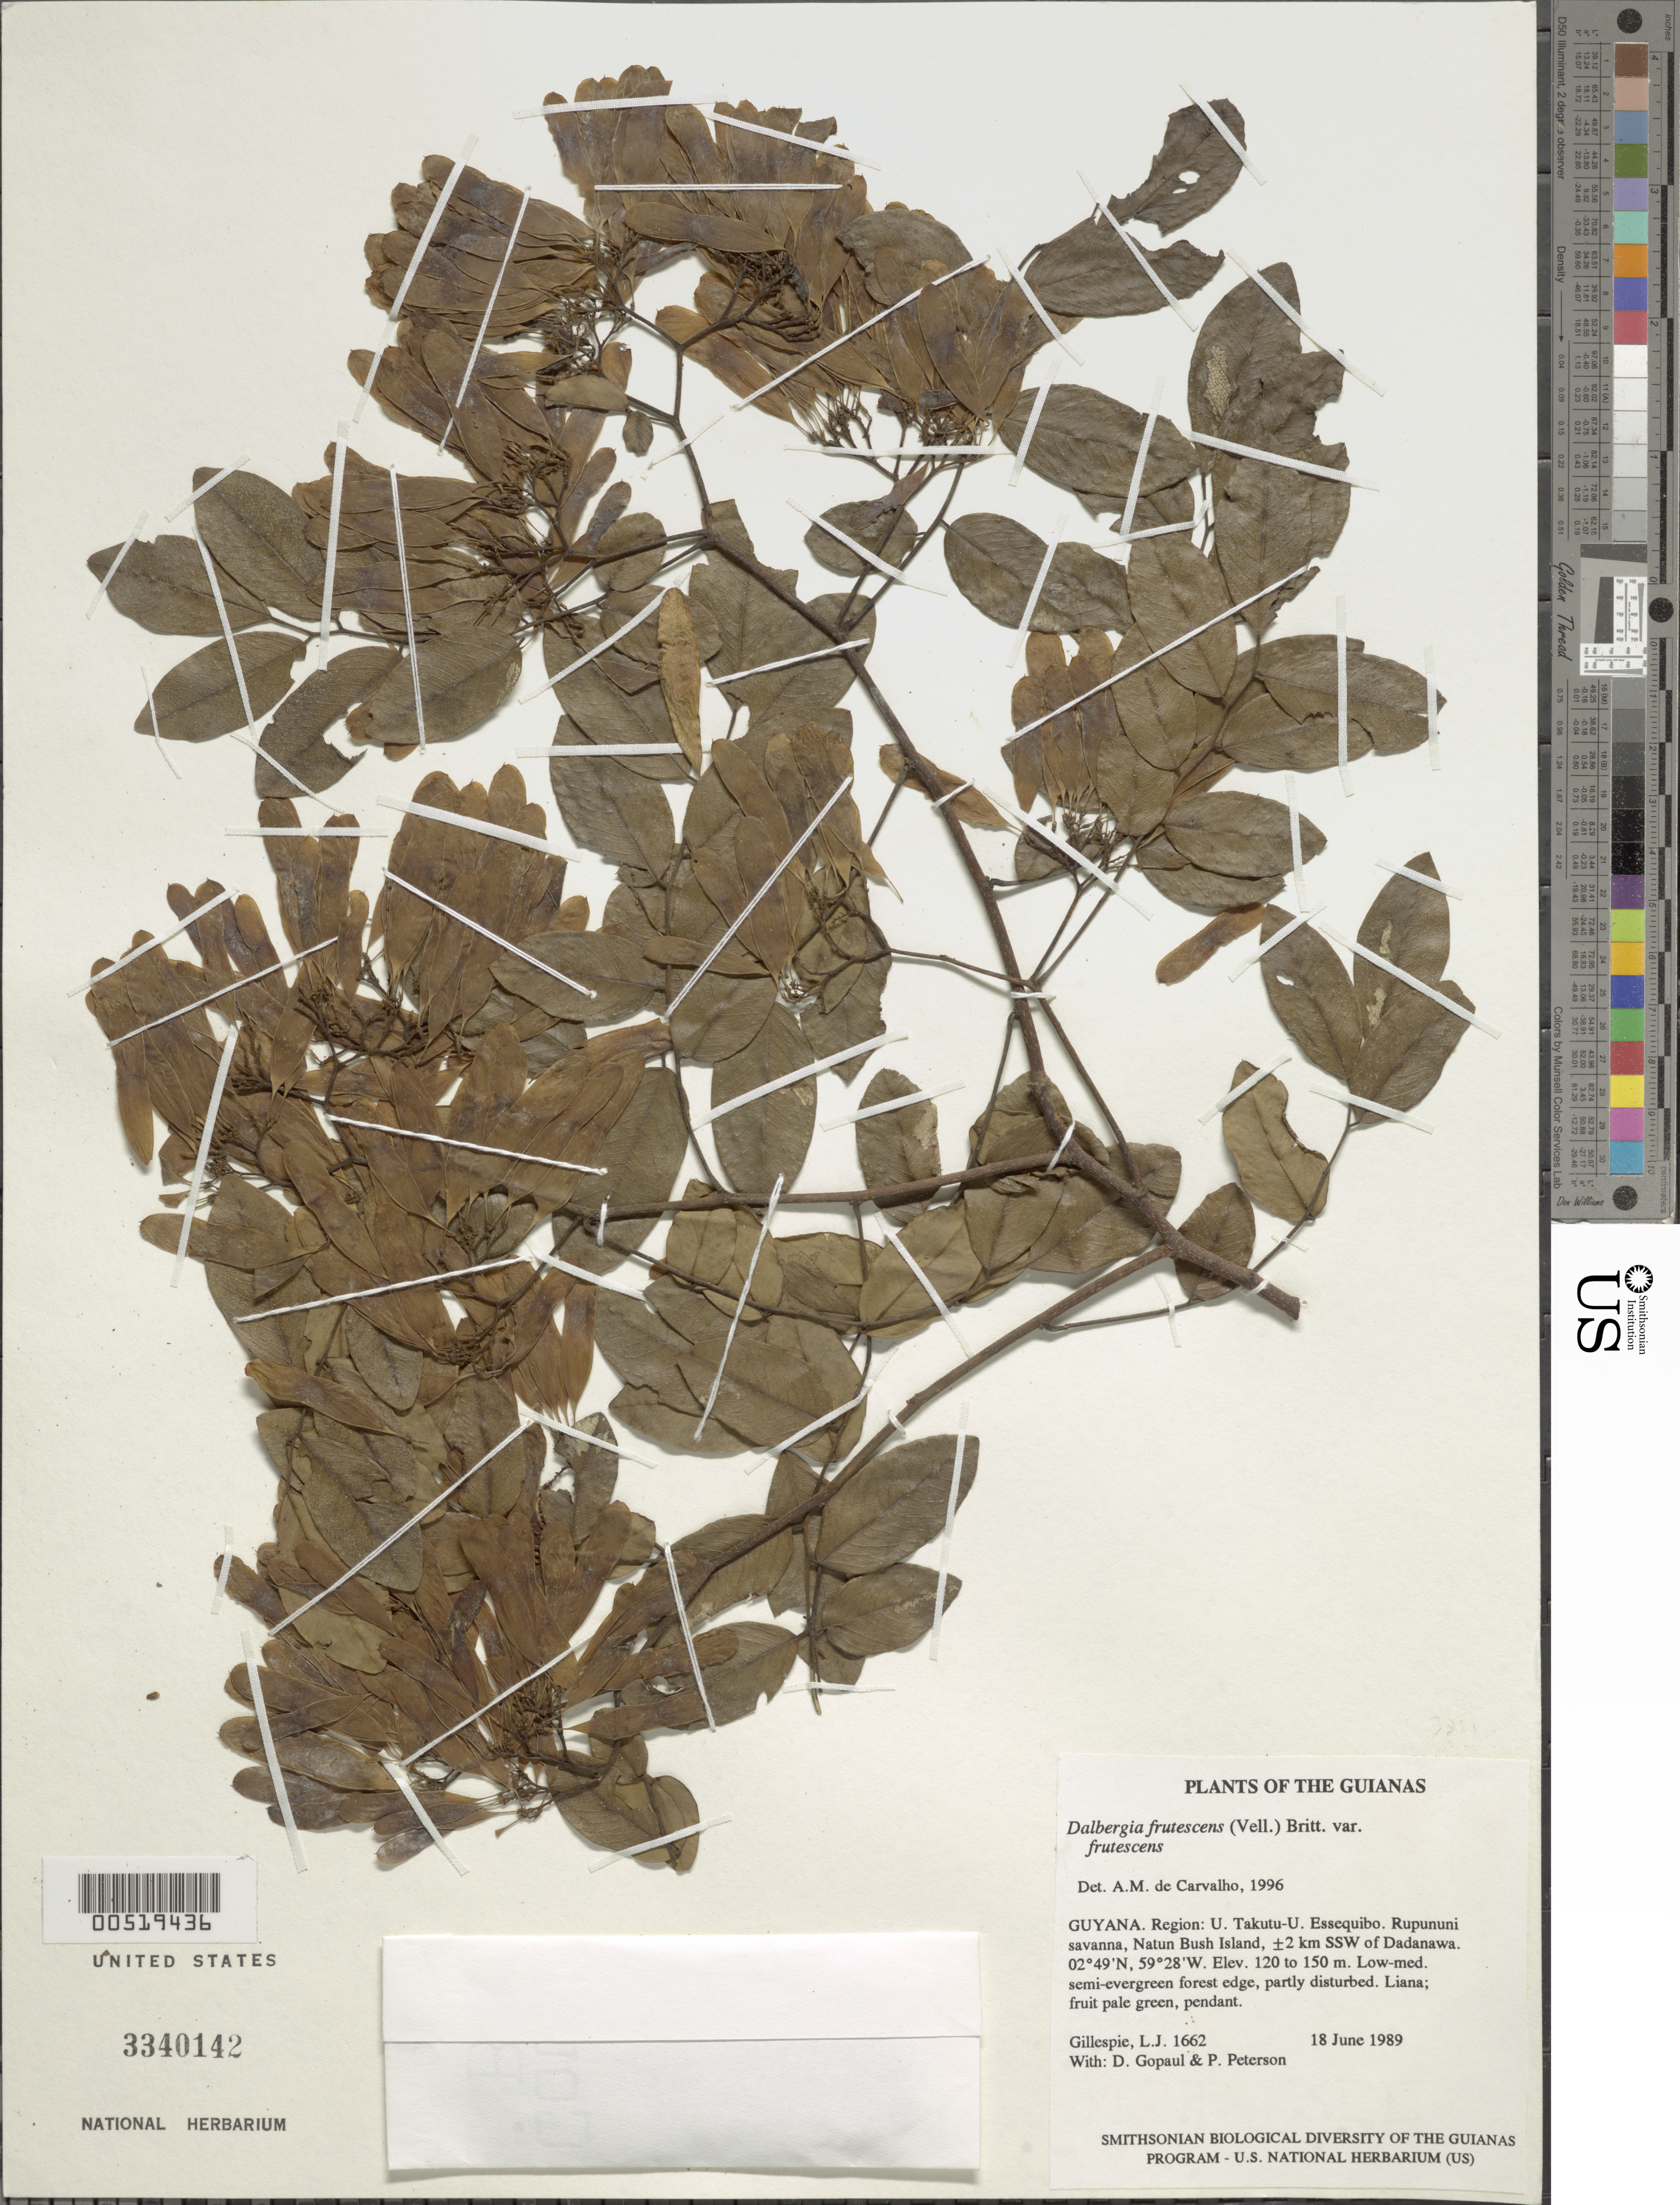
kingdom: Plantae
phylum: Tracheophyta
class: Magnoliopsida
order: Fabales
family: Fabaceae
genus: Dalbergia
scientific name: Dalbergia frutescens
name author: (Vell.) Britton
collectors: L. J. Gillespie, D. Gopaul & P. M. Peterson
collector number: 1662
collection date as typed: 18 June 1989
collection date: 1989-06-18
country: Guyana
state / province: U. Takutu-U. Essequibo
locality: Rupununi savanna, Natun Bush Island, ±2 km SSW of Dadanawa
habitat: Low-med. semi-evergreen forest edge, partly disturbed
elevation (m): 120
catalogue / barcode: US 3340142